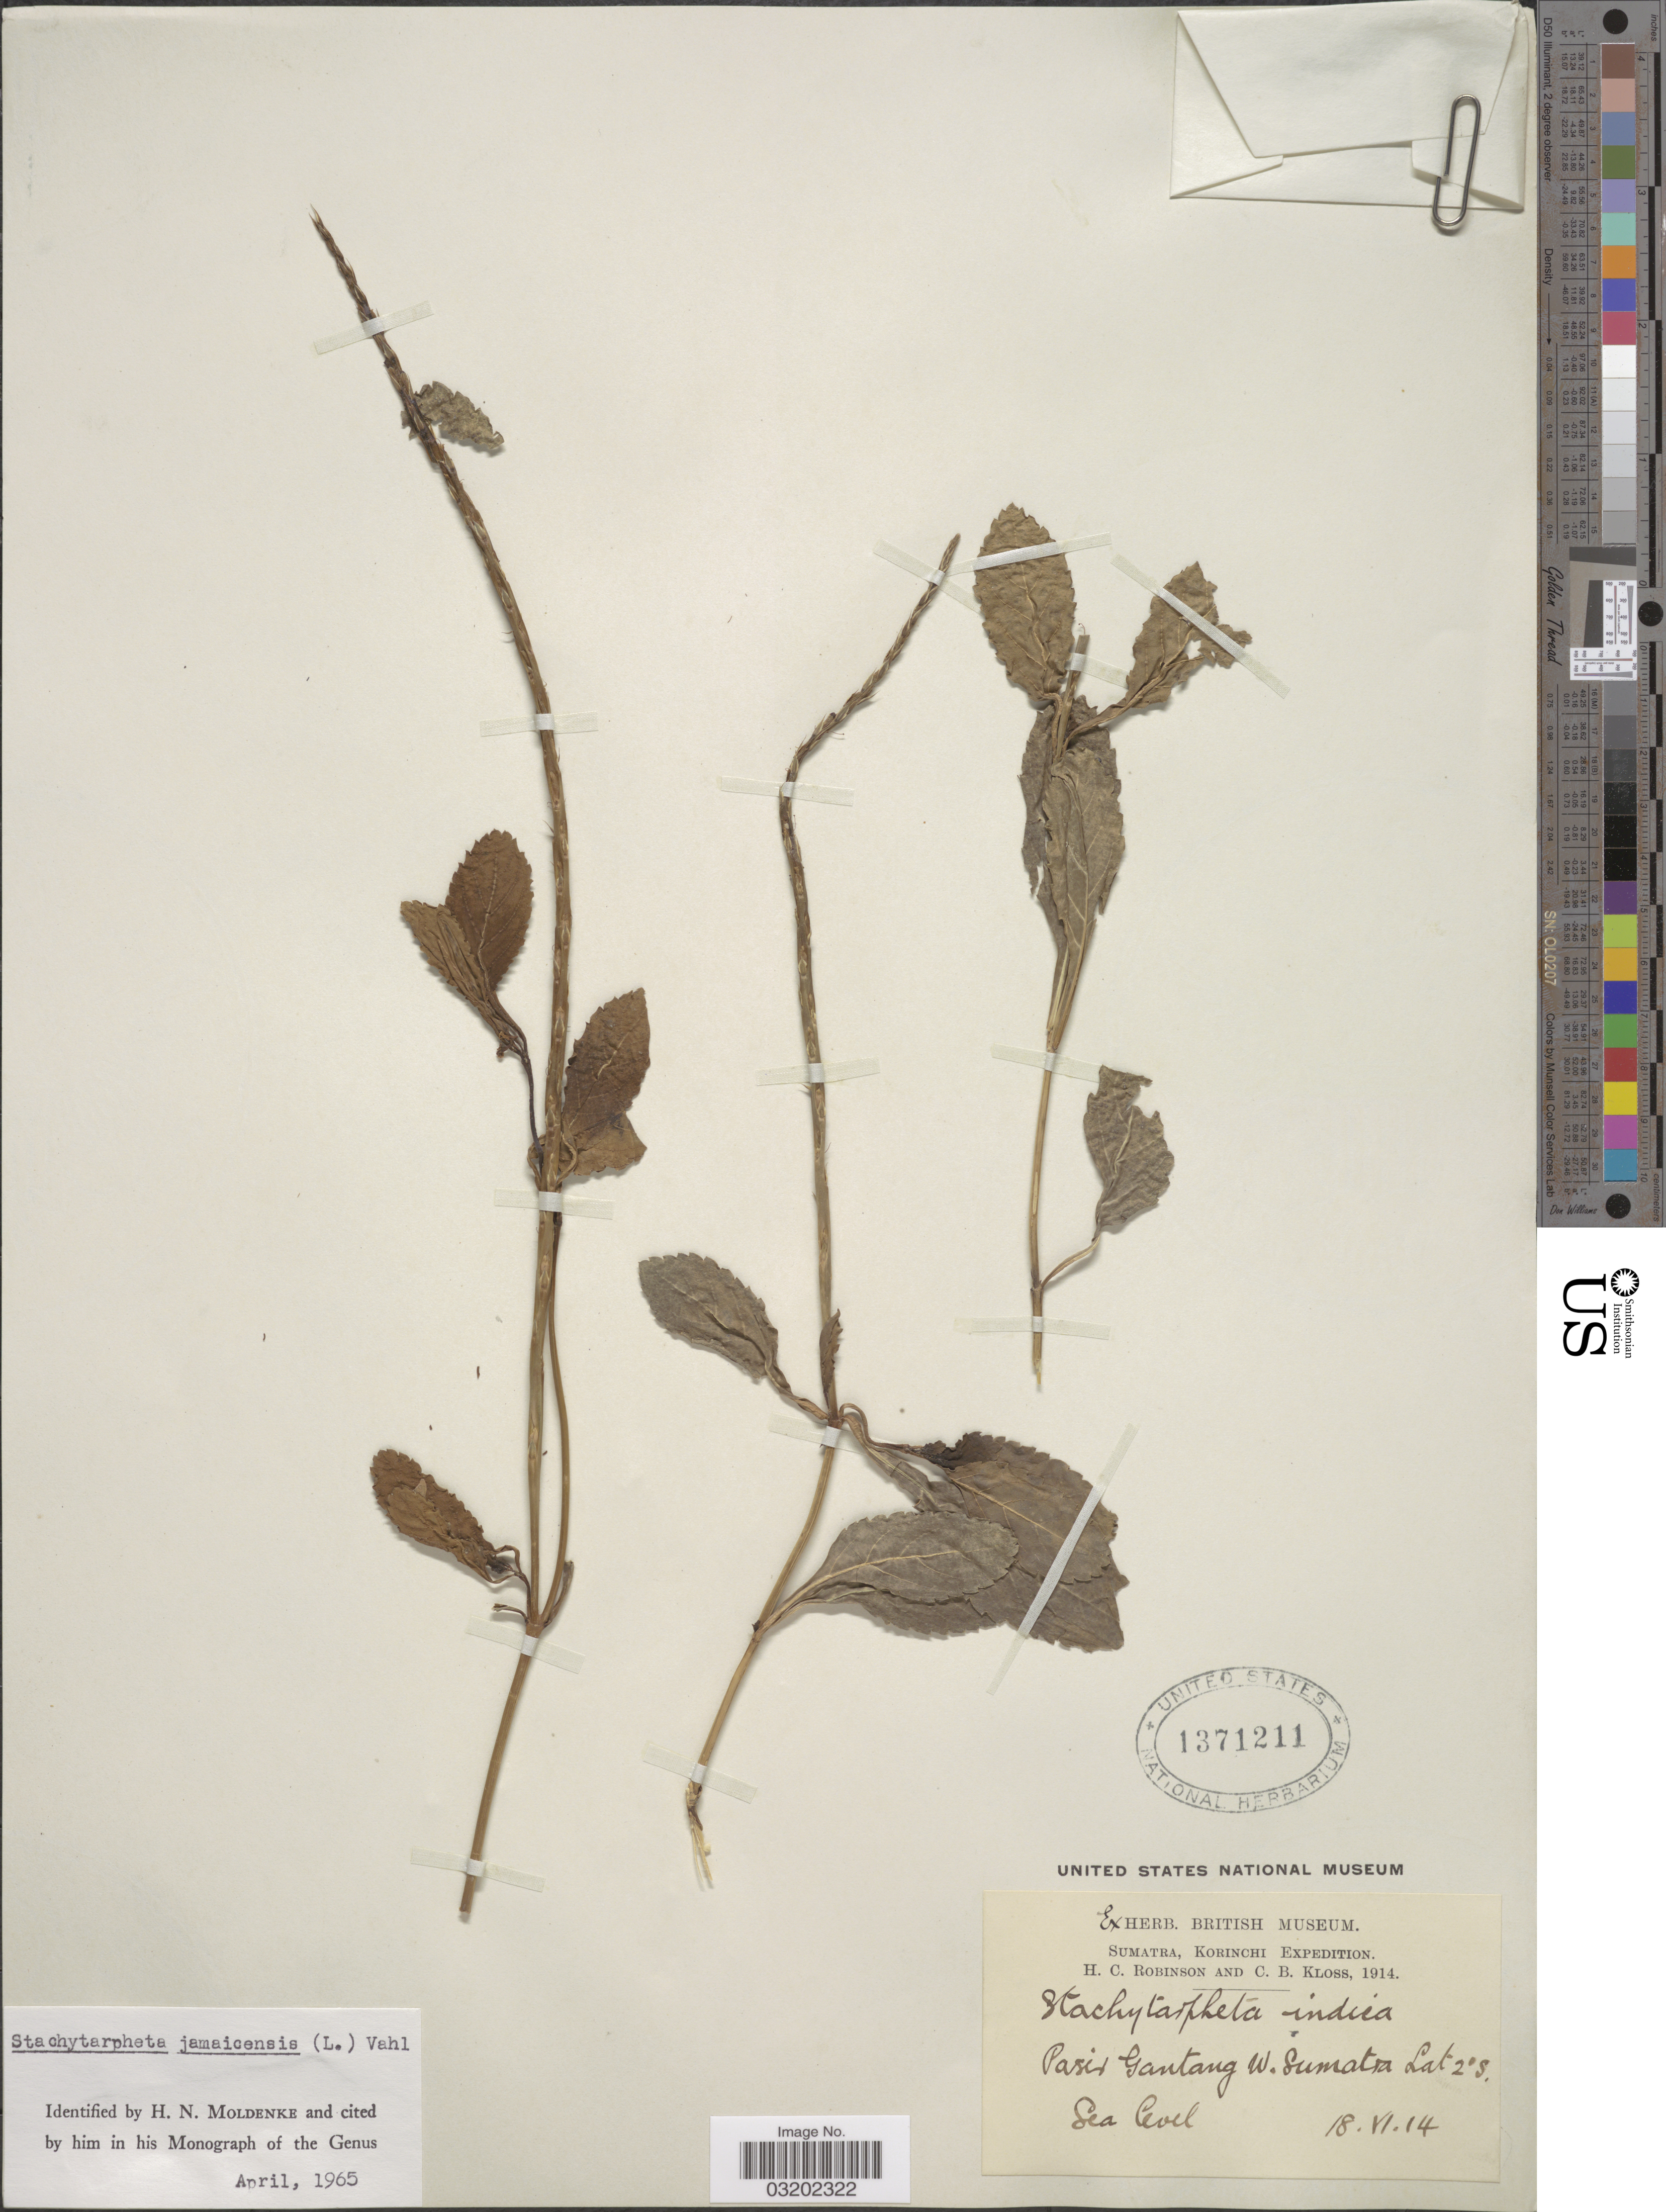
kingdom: Plantae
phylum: Tracheophyta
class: Magnoliopsida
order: Lamiales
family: Verbenaceae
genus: Stachytarpheta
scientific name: Stachytarpheta jamaicensis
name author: (L.) Vahl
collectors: H. C. Robinson & C. Kloss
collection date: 1914-06-18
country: Indonesia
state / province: Sumatra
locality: Pasir Gantang, W. Sumatra.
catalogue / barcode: US 1371211